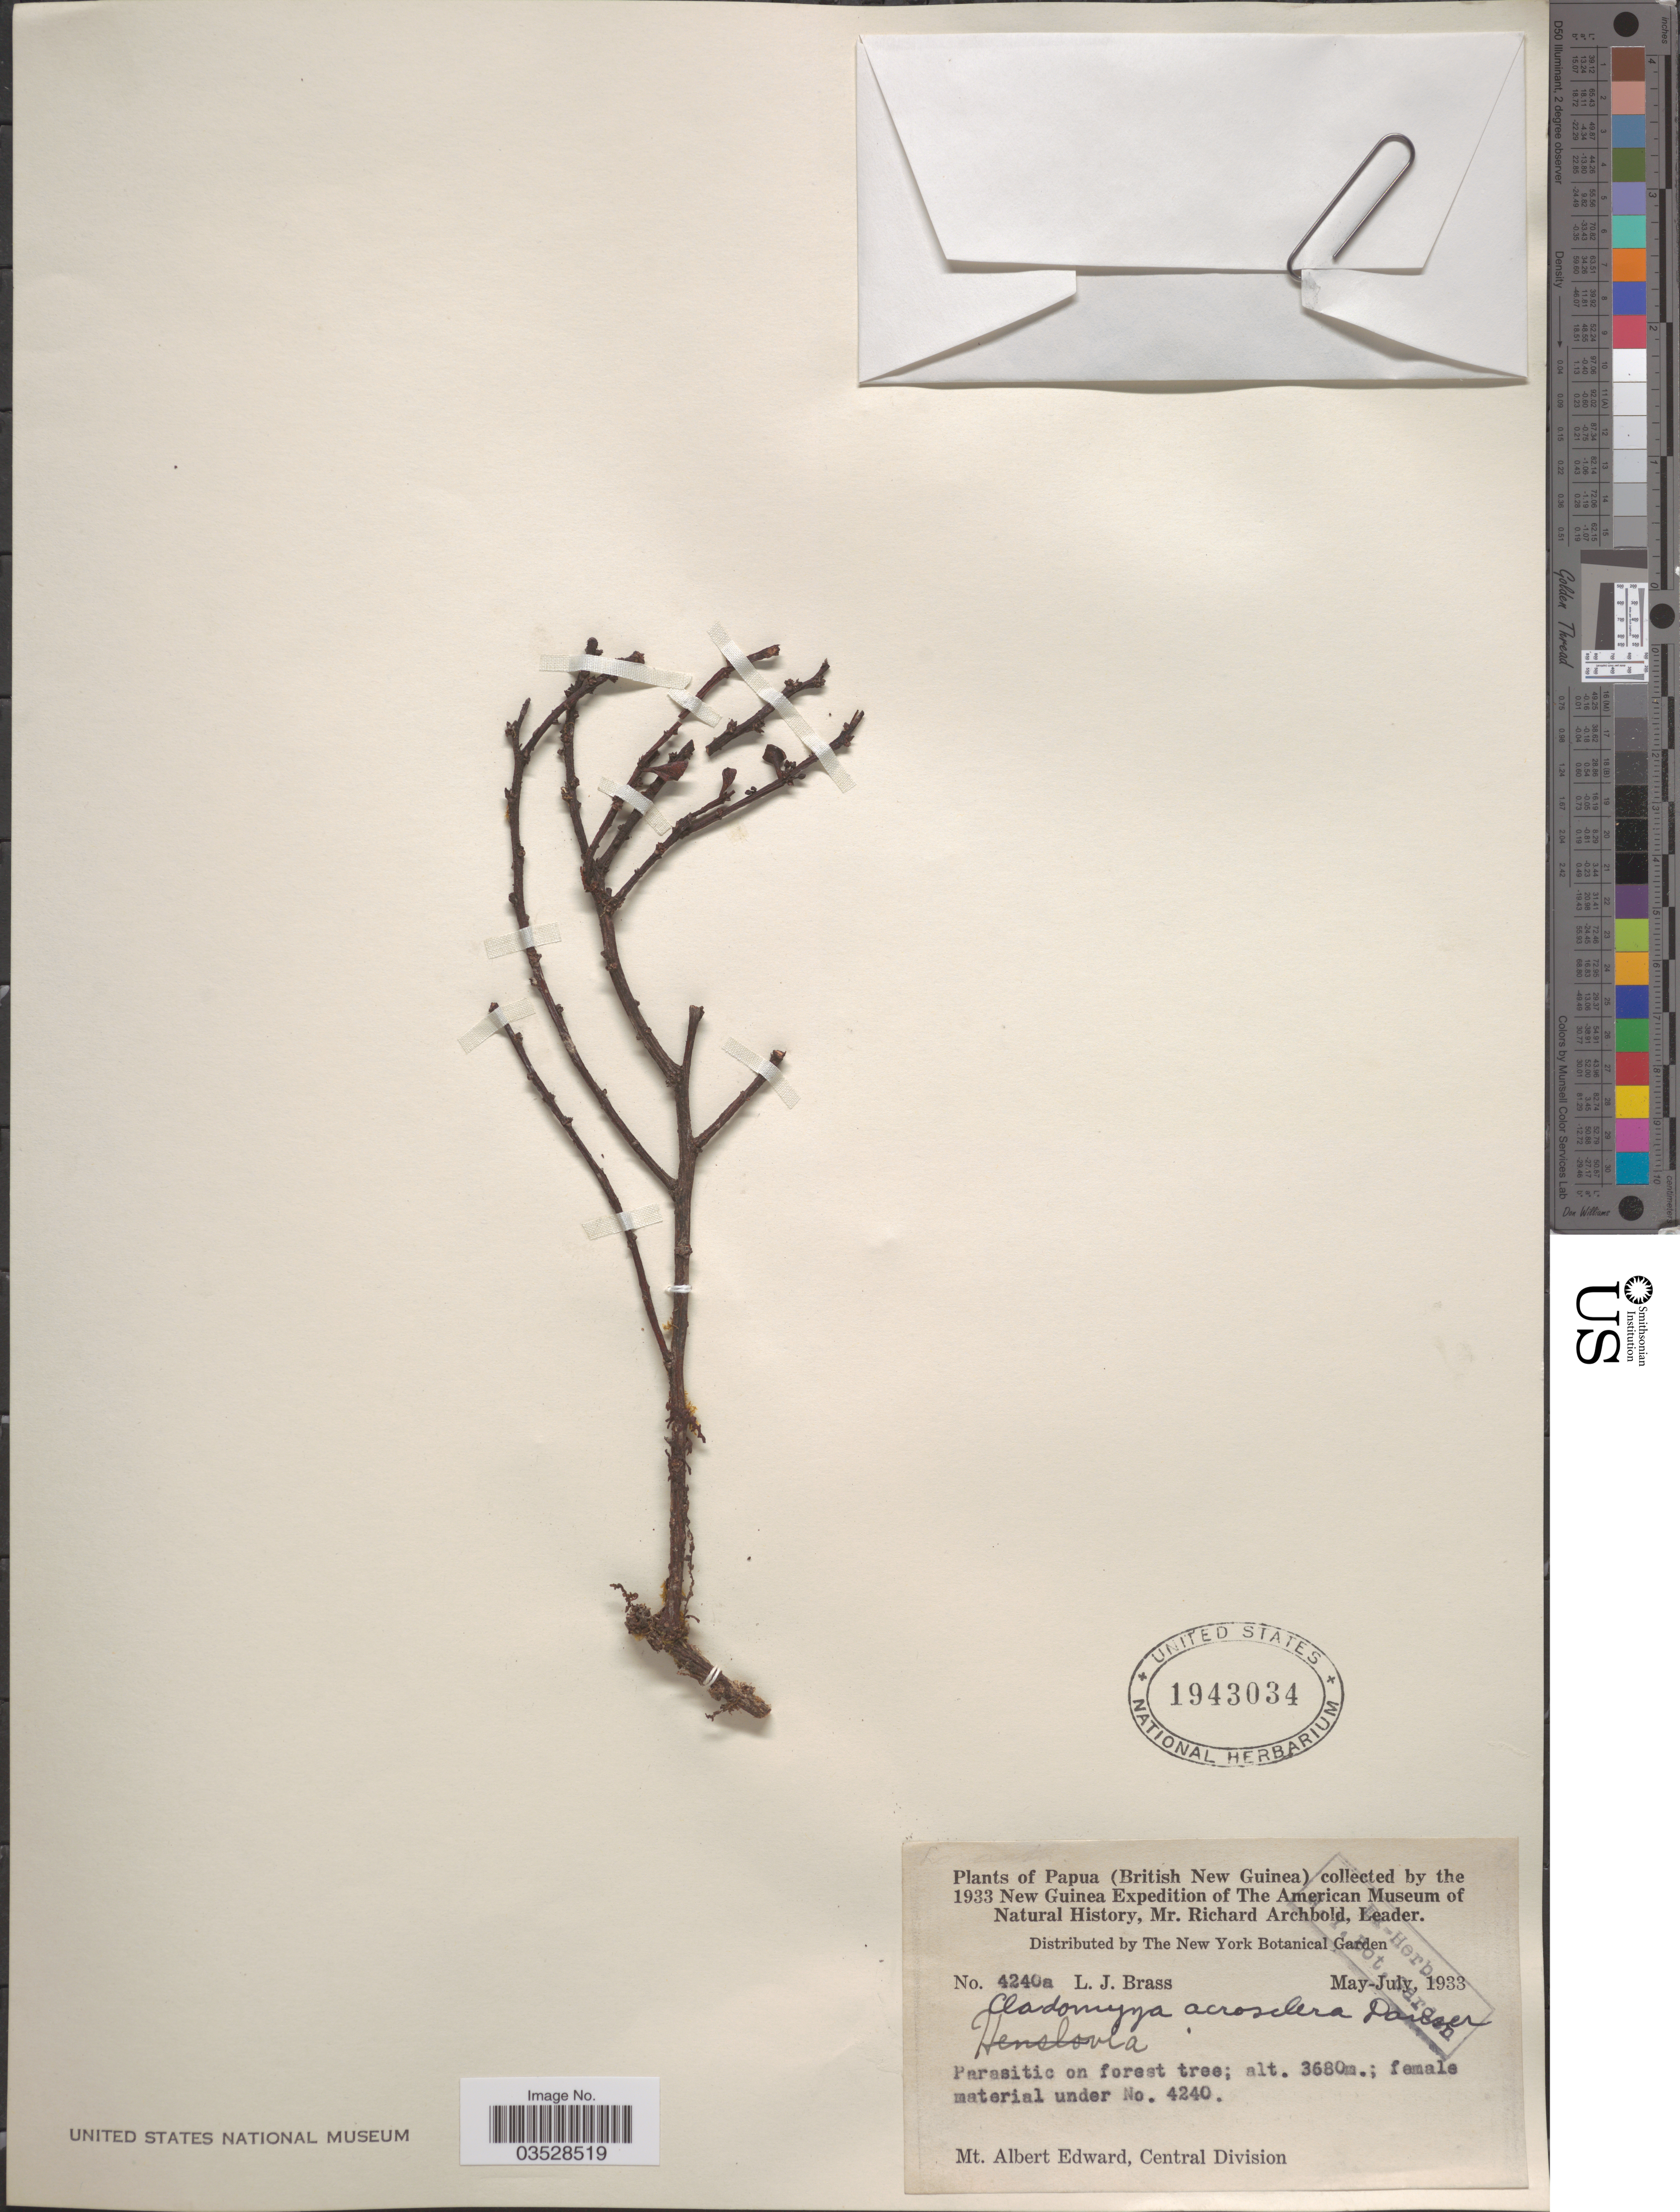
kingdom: Plantae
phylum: Tracheophyta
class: Magnoliopsida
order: Santalales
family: Amphorogynaceae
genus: Dendromyza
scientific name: Dendromyza acrosclera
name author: (Danser) Byng & Christenh.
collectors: L. J. Brass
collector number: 4240a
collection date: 1933-05/1933-07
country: Papua New Guinea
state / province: Central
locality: Papua (British New Guinea). Mt. Albert Edward, Central Division.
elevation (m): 3680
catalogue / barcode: US 1943034